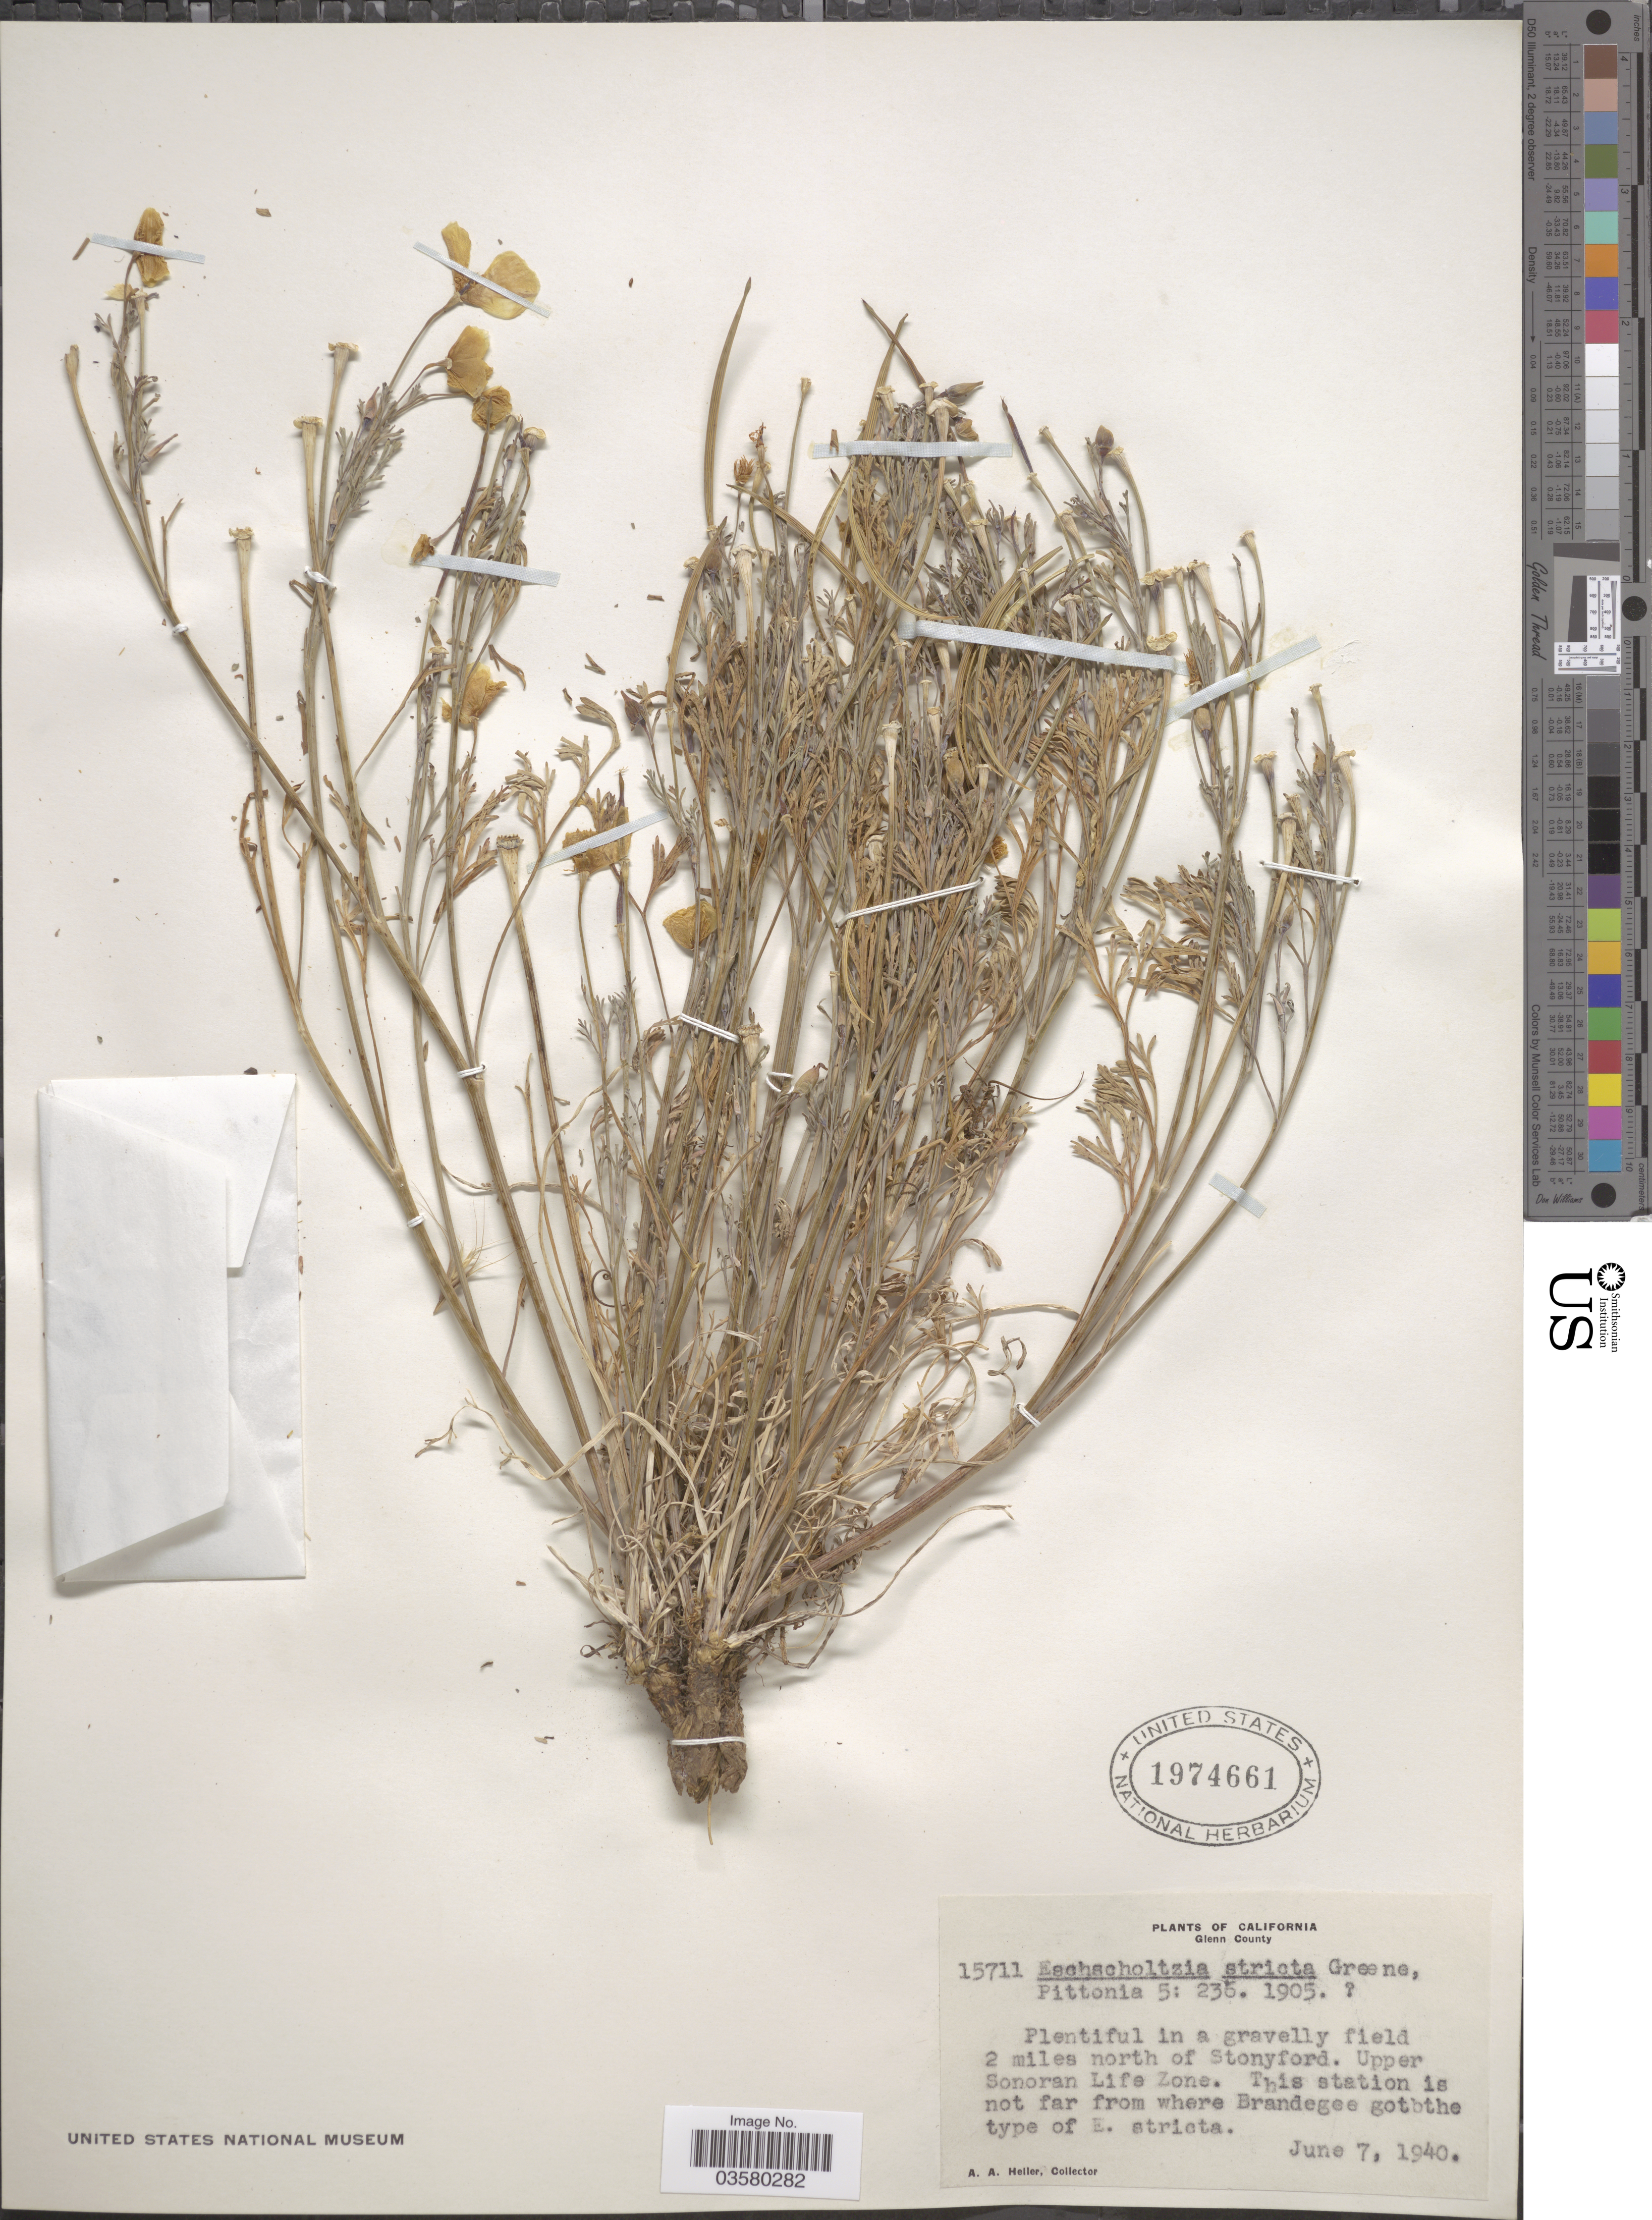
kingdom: Plantae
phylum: Tracheophyta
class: Magnoliopsida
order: Ranunculales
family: Papaveraceae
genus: Eschscholzia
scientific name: Eschscholzia californica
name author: Cham.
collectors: A. A. Heller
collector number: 15711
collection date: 1940-06-07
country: United States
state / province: California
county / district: Glenn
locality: Glenn County. Field 2 miles north of Stonyford. Upper Sonoran Life Zone.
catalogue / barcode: US 1974661